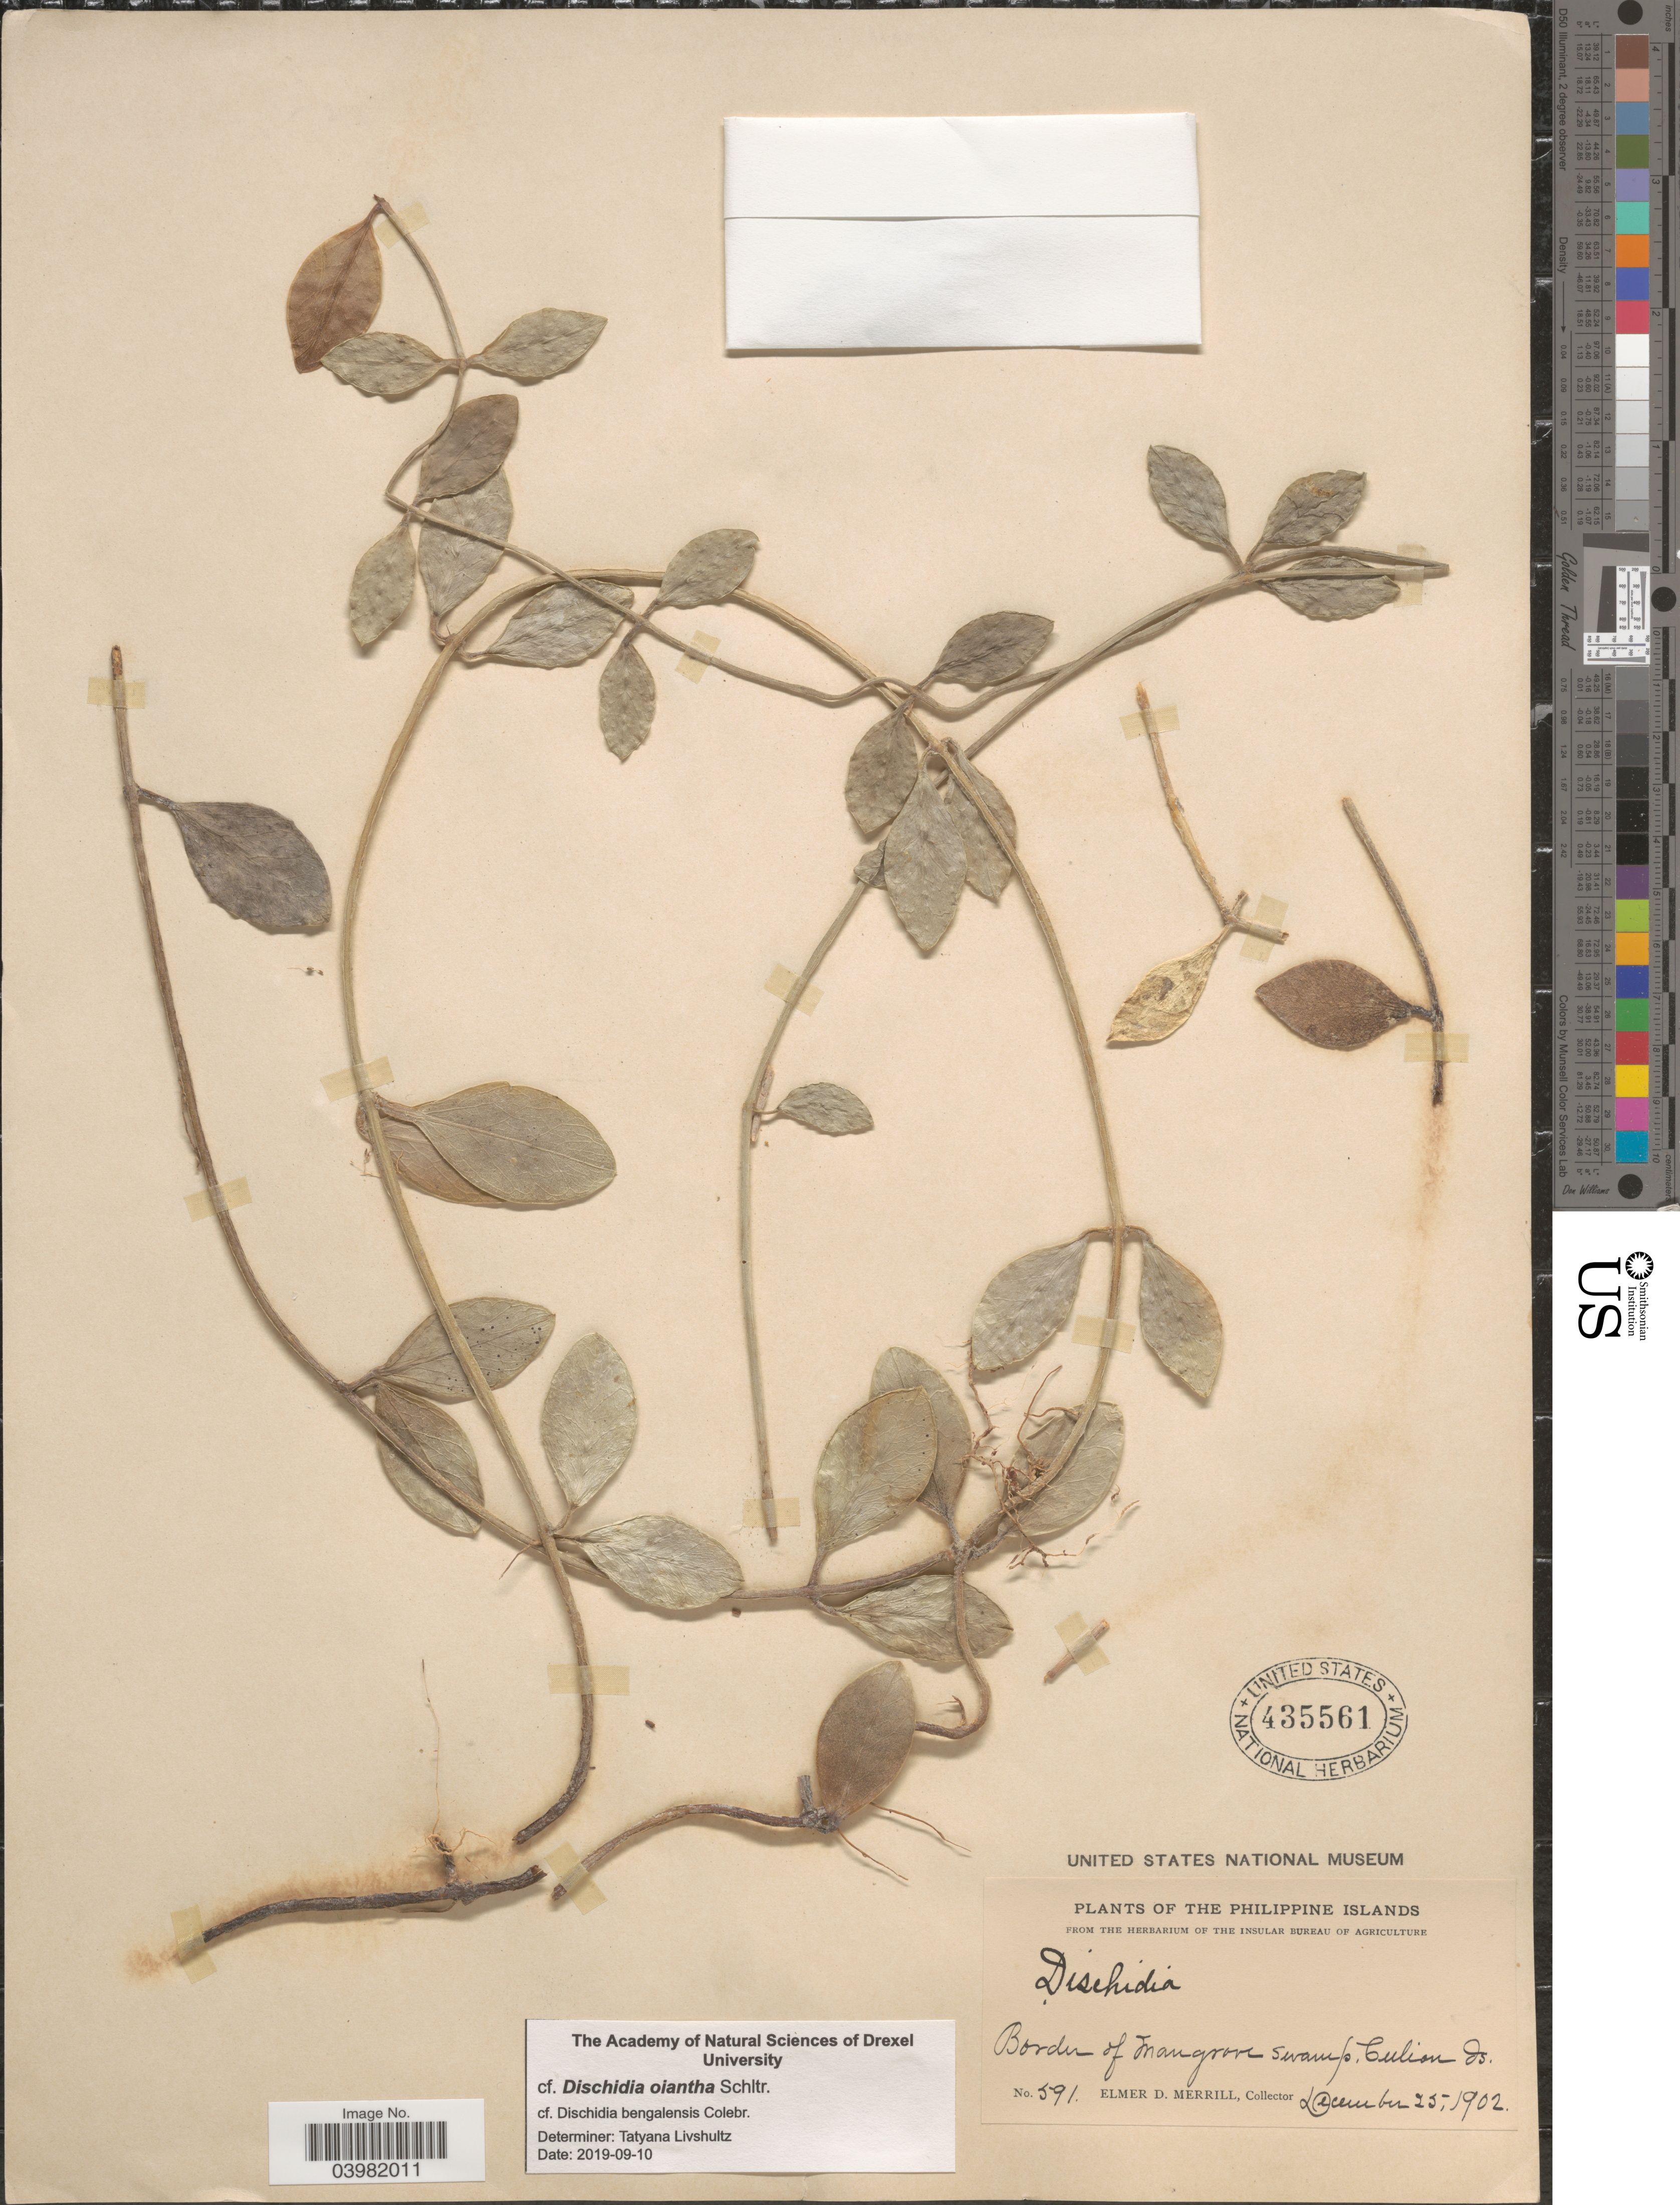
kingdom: Plantae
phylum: Tracheophyta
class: Magnoliopsida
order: Gentianales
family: Apocynaceae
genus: Dischidia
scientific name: Dischidia oiantha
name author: Schltr.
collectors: E. D. Merrill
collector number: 591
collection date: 1902-12-25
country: Philippines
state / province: Mimaropa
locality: Border of Mangrove Swamp, Culion Is.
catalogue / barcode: US 435561